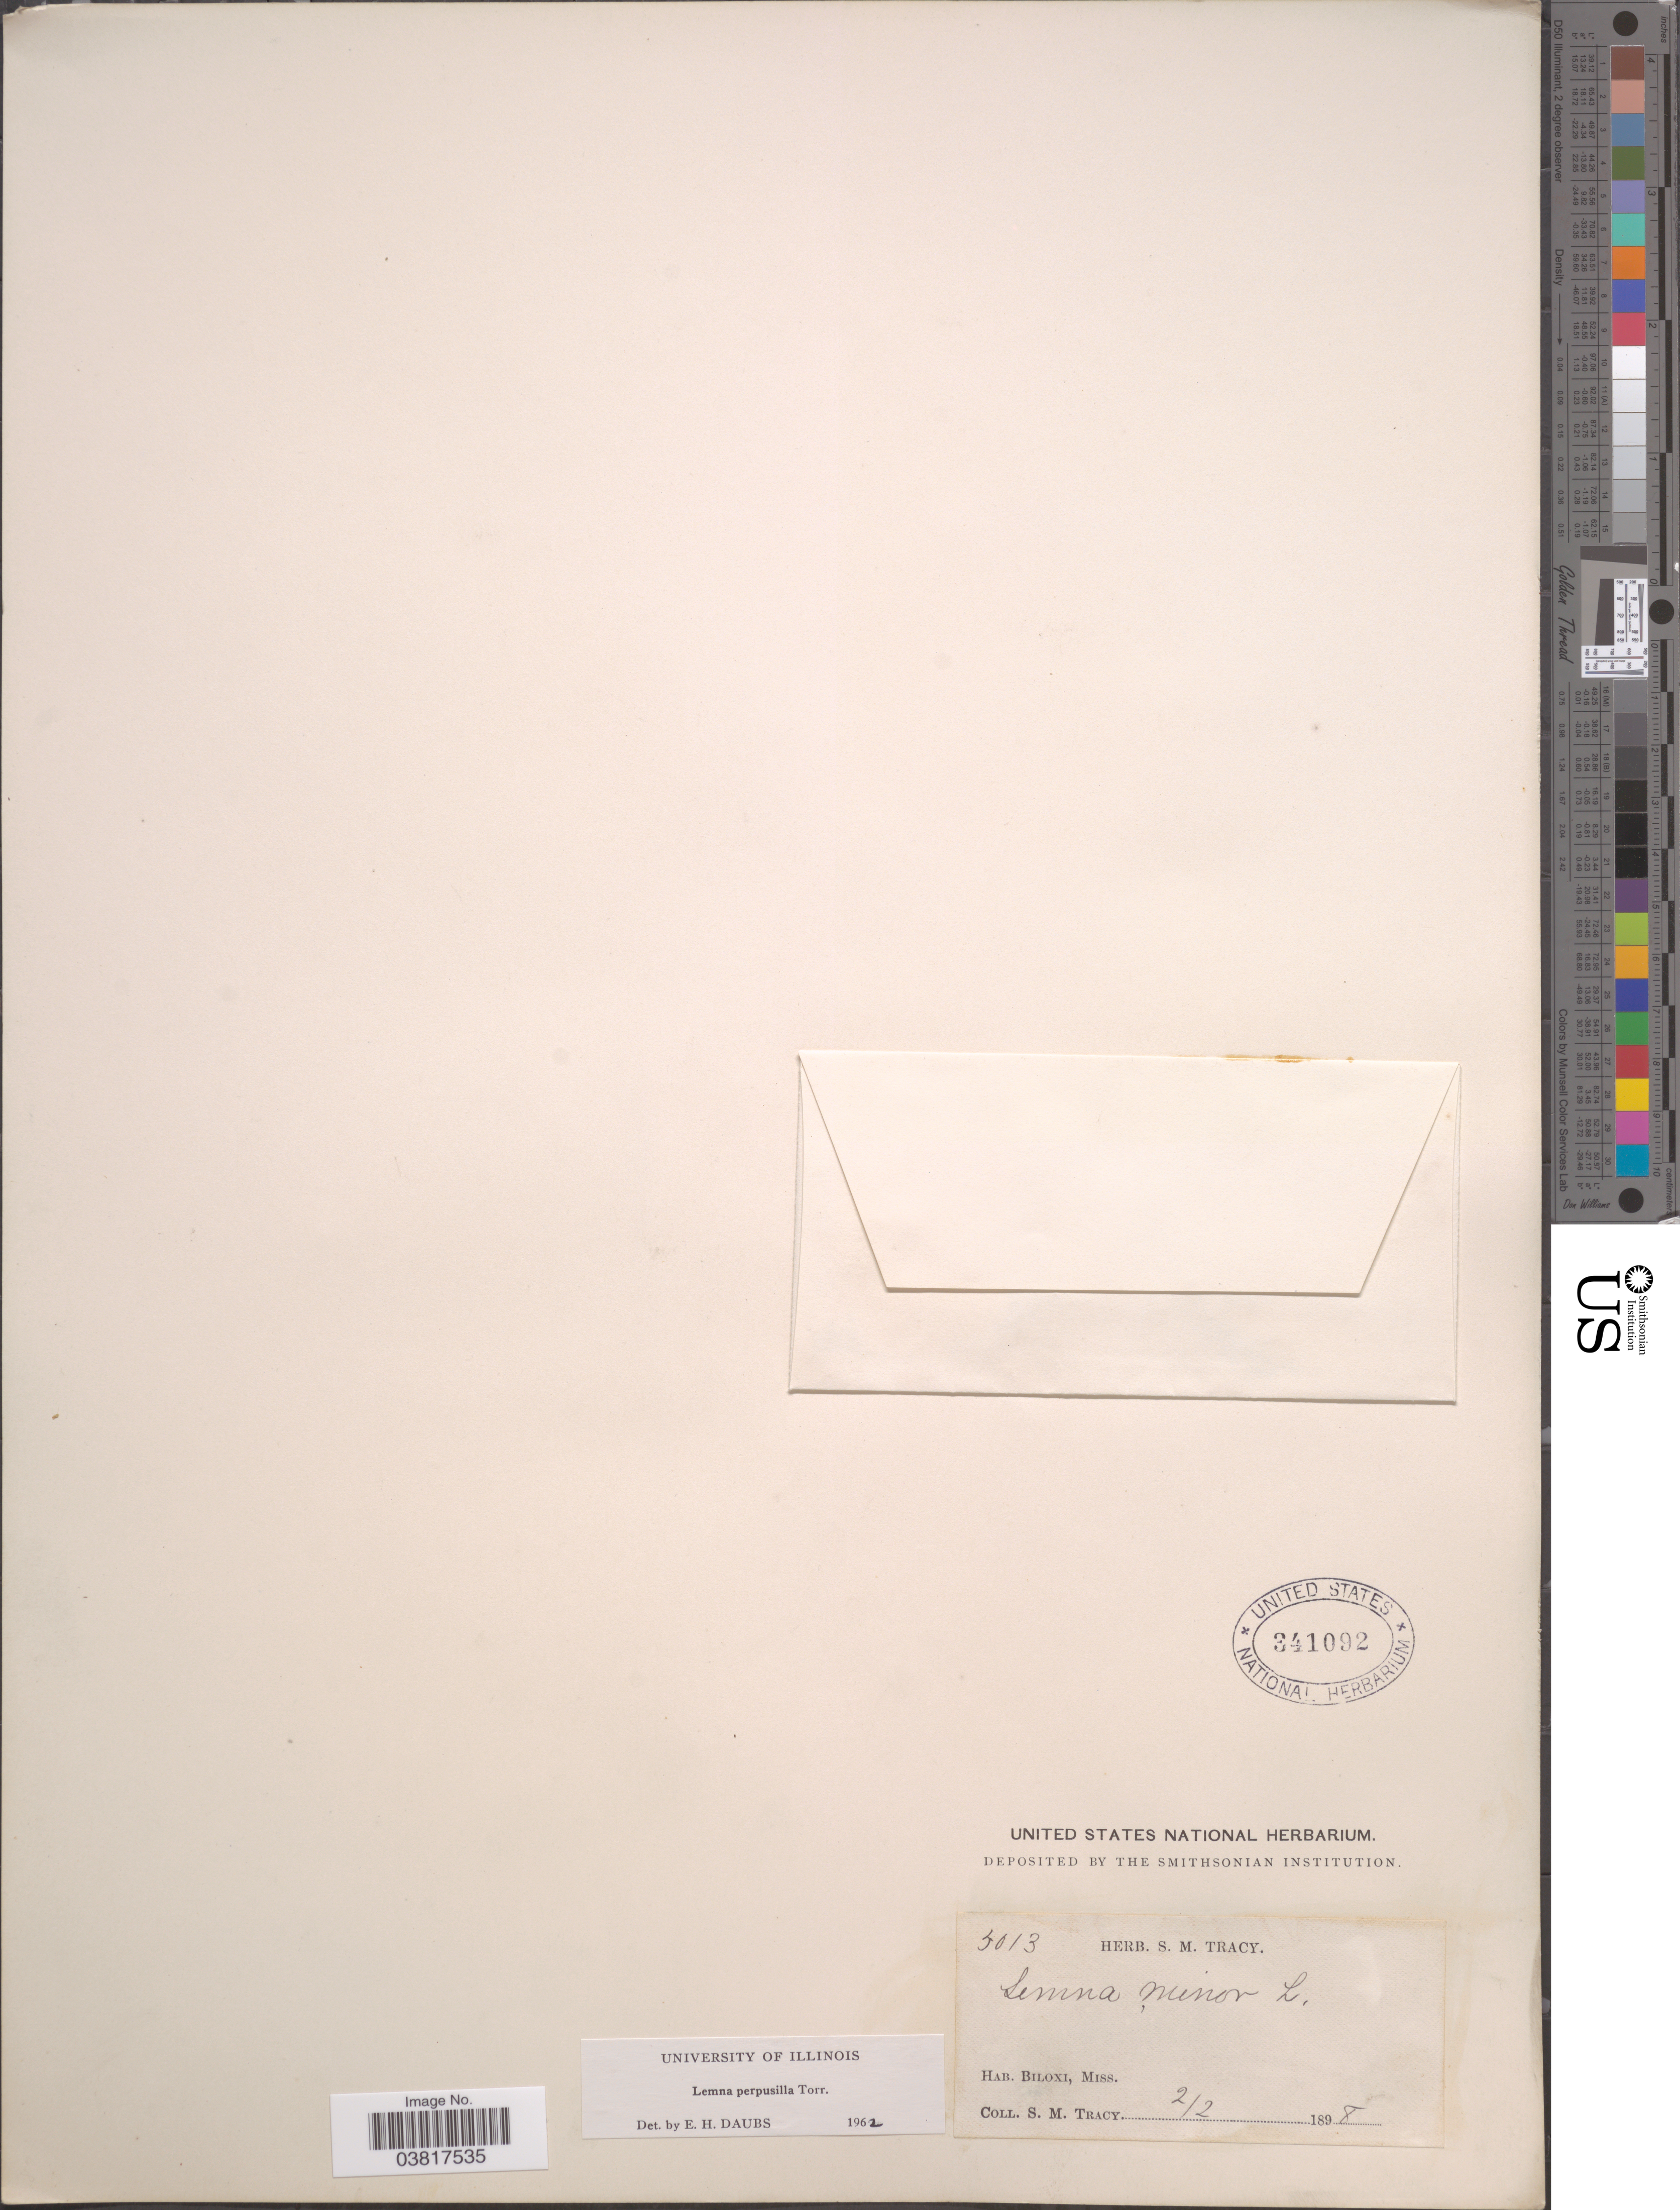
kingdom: Plantae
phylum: Tracheophyta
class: Liliopsida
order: Alismatales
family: Araceae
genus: Lemna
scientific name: Lemna perpusilla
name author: Torr.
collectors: S. M. Tracy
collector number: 5013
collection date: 1898-02-02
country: United States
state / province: Mississippi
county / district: Harrison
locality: Biloxi.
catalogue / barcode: US 341092